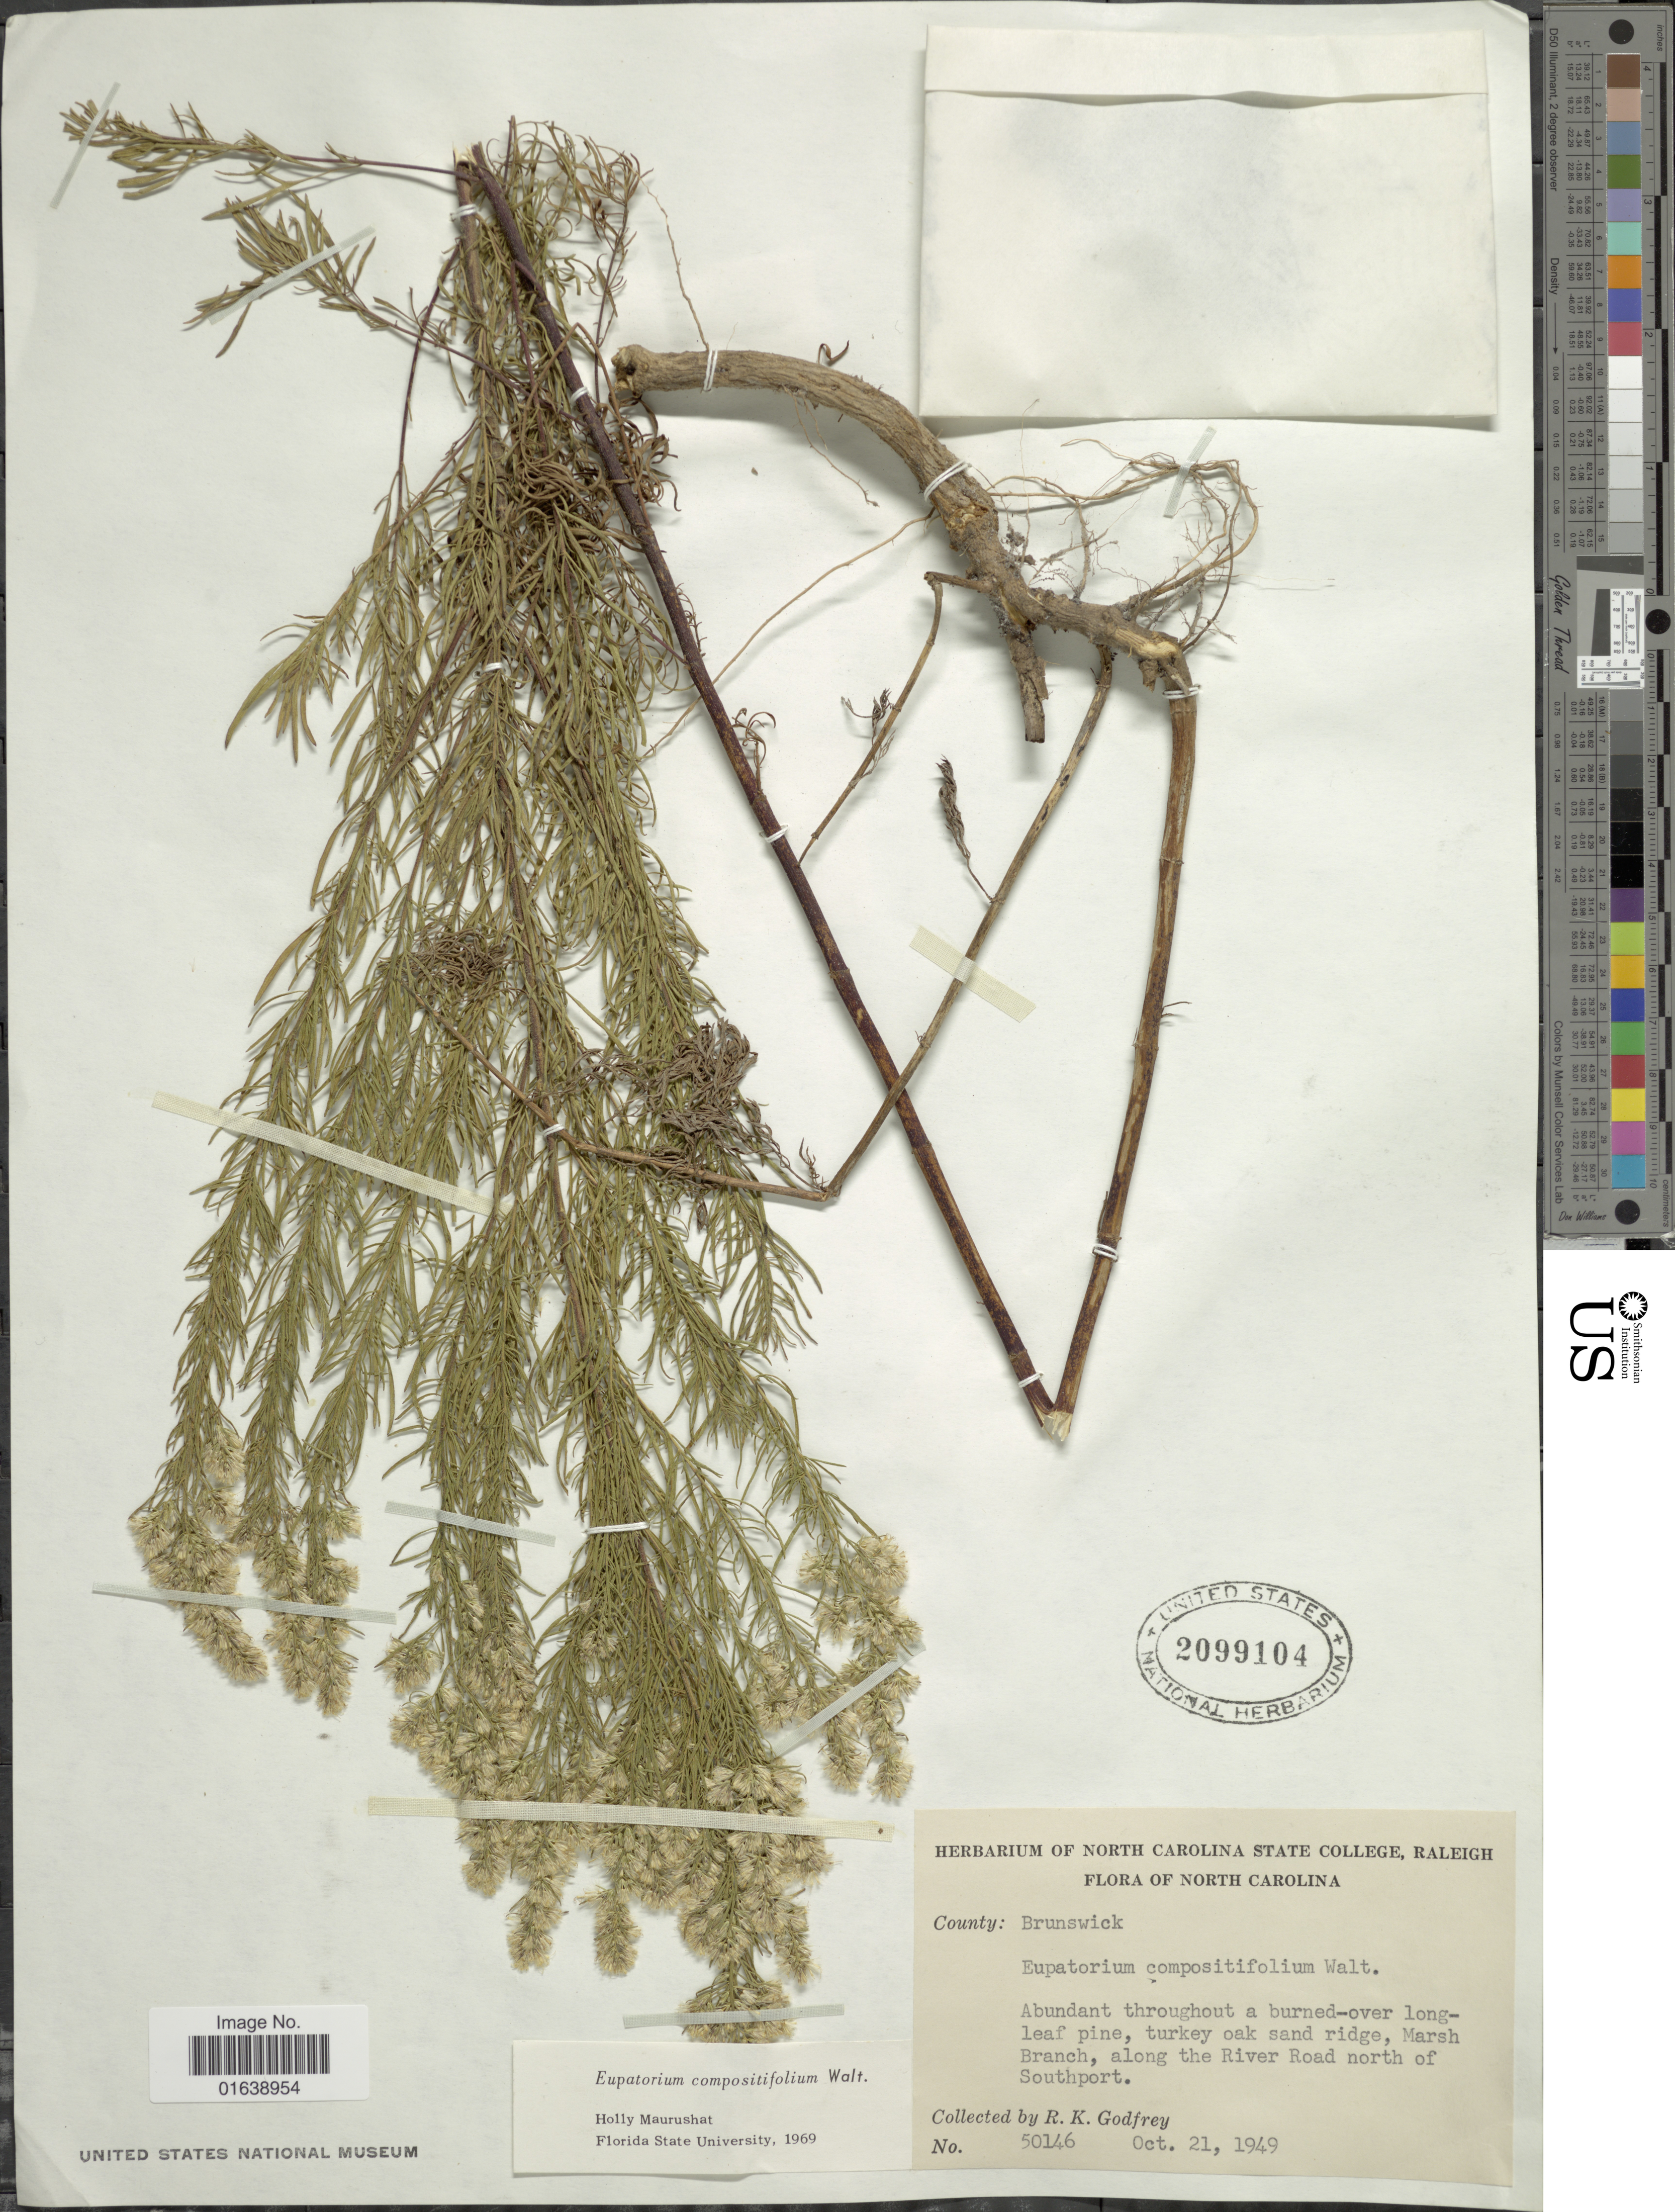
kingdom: Plantae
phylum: Tracheophyta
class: Magnoliopsida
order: Asterales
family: Asteraceae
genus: Eupatorium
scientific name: Eupatorium compositifolium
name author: Walter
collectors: R. K. Godfrey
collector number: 50146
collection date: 1949-10-21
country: United States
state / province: North Carolina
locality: North Carolina. County: Brunswick. Abundant throughout a burned-over long-leaf pine, turkey oak sand ridge, Marsh Branch, along the River Road north of Southport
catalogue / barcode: US 2099104